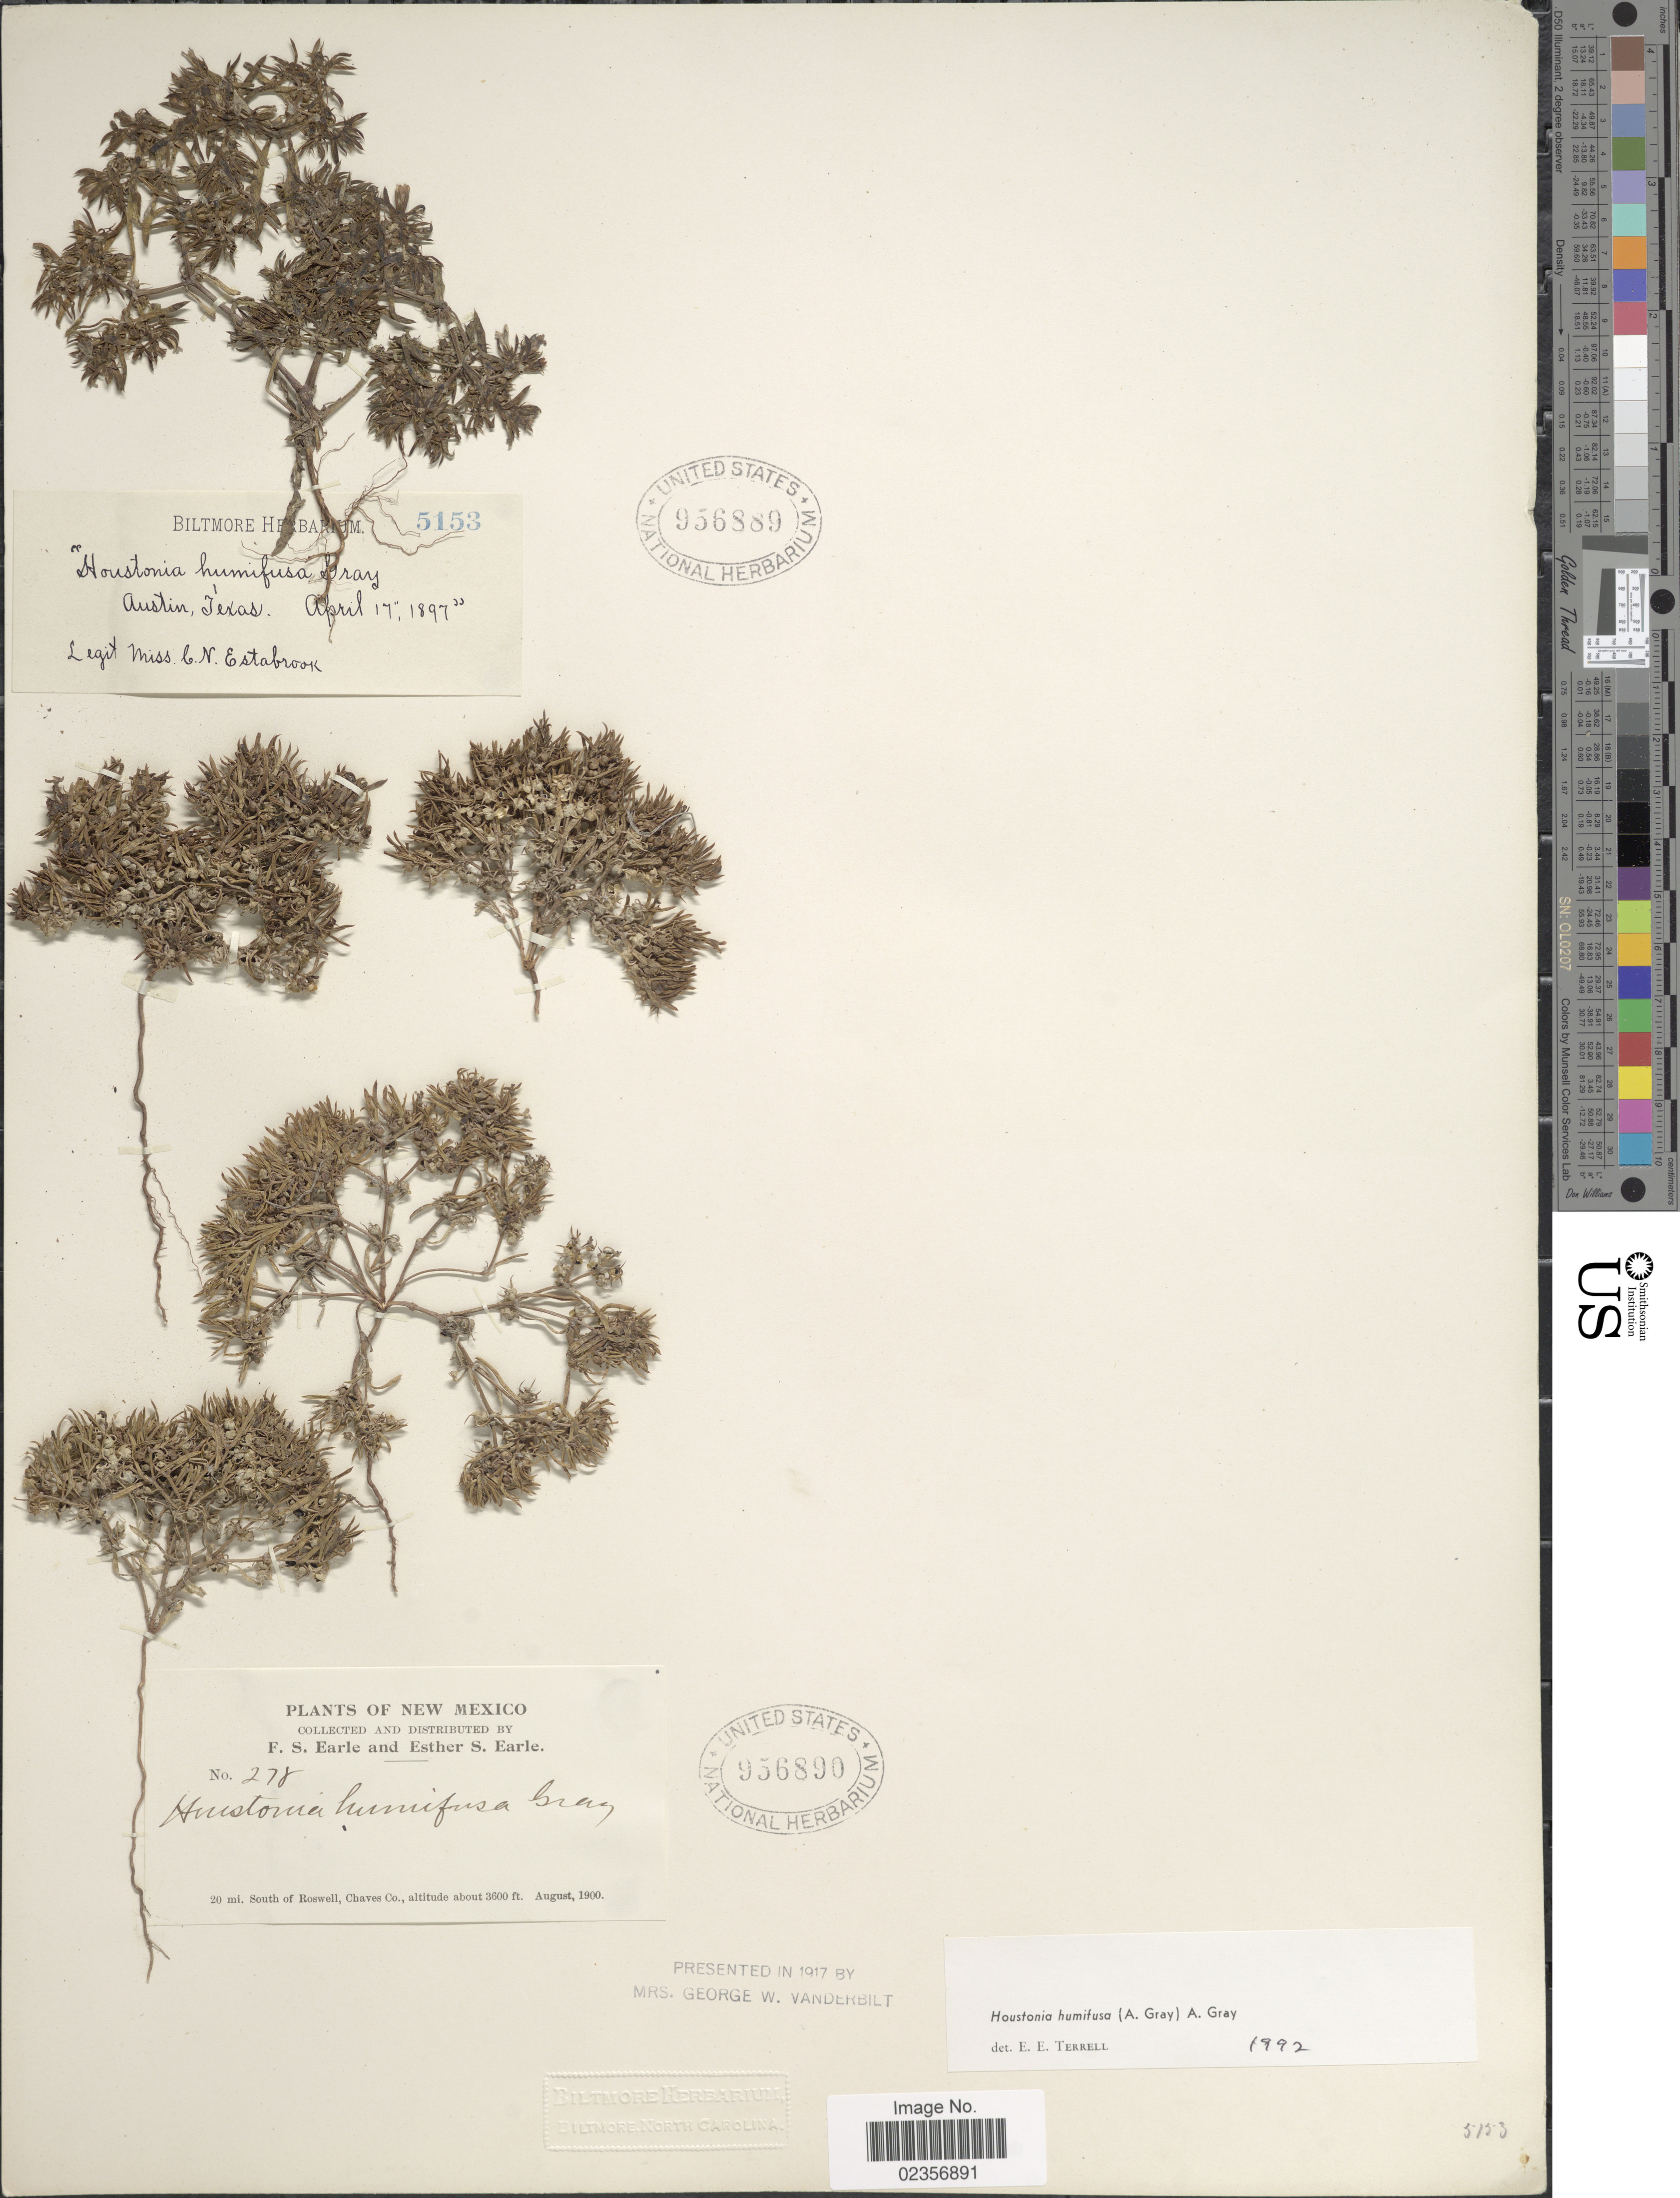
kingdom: Plantae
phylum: Tracheophyta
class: Magnoliopsida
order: Gentianales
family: Rubiaceae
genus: Houstonia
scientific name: Houstonia humifusa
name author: (A. Gray) A. Gray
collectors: C. Estabrook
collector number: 5153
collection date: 1897-04-17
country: United States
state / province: Texas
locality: Austin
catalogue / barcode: US 956889-2